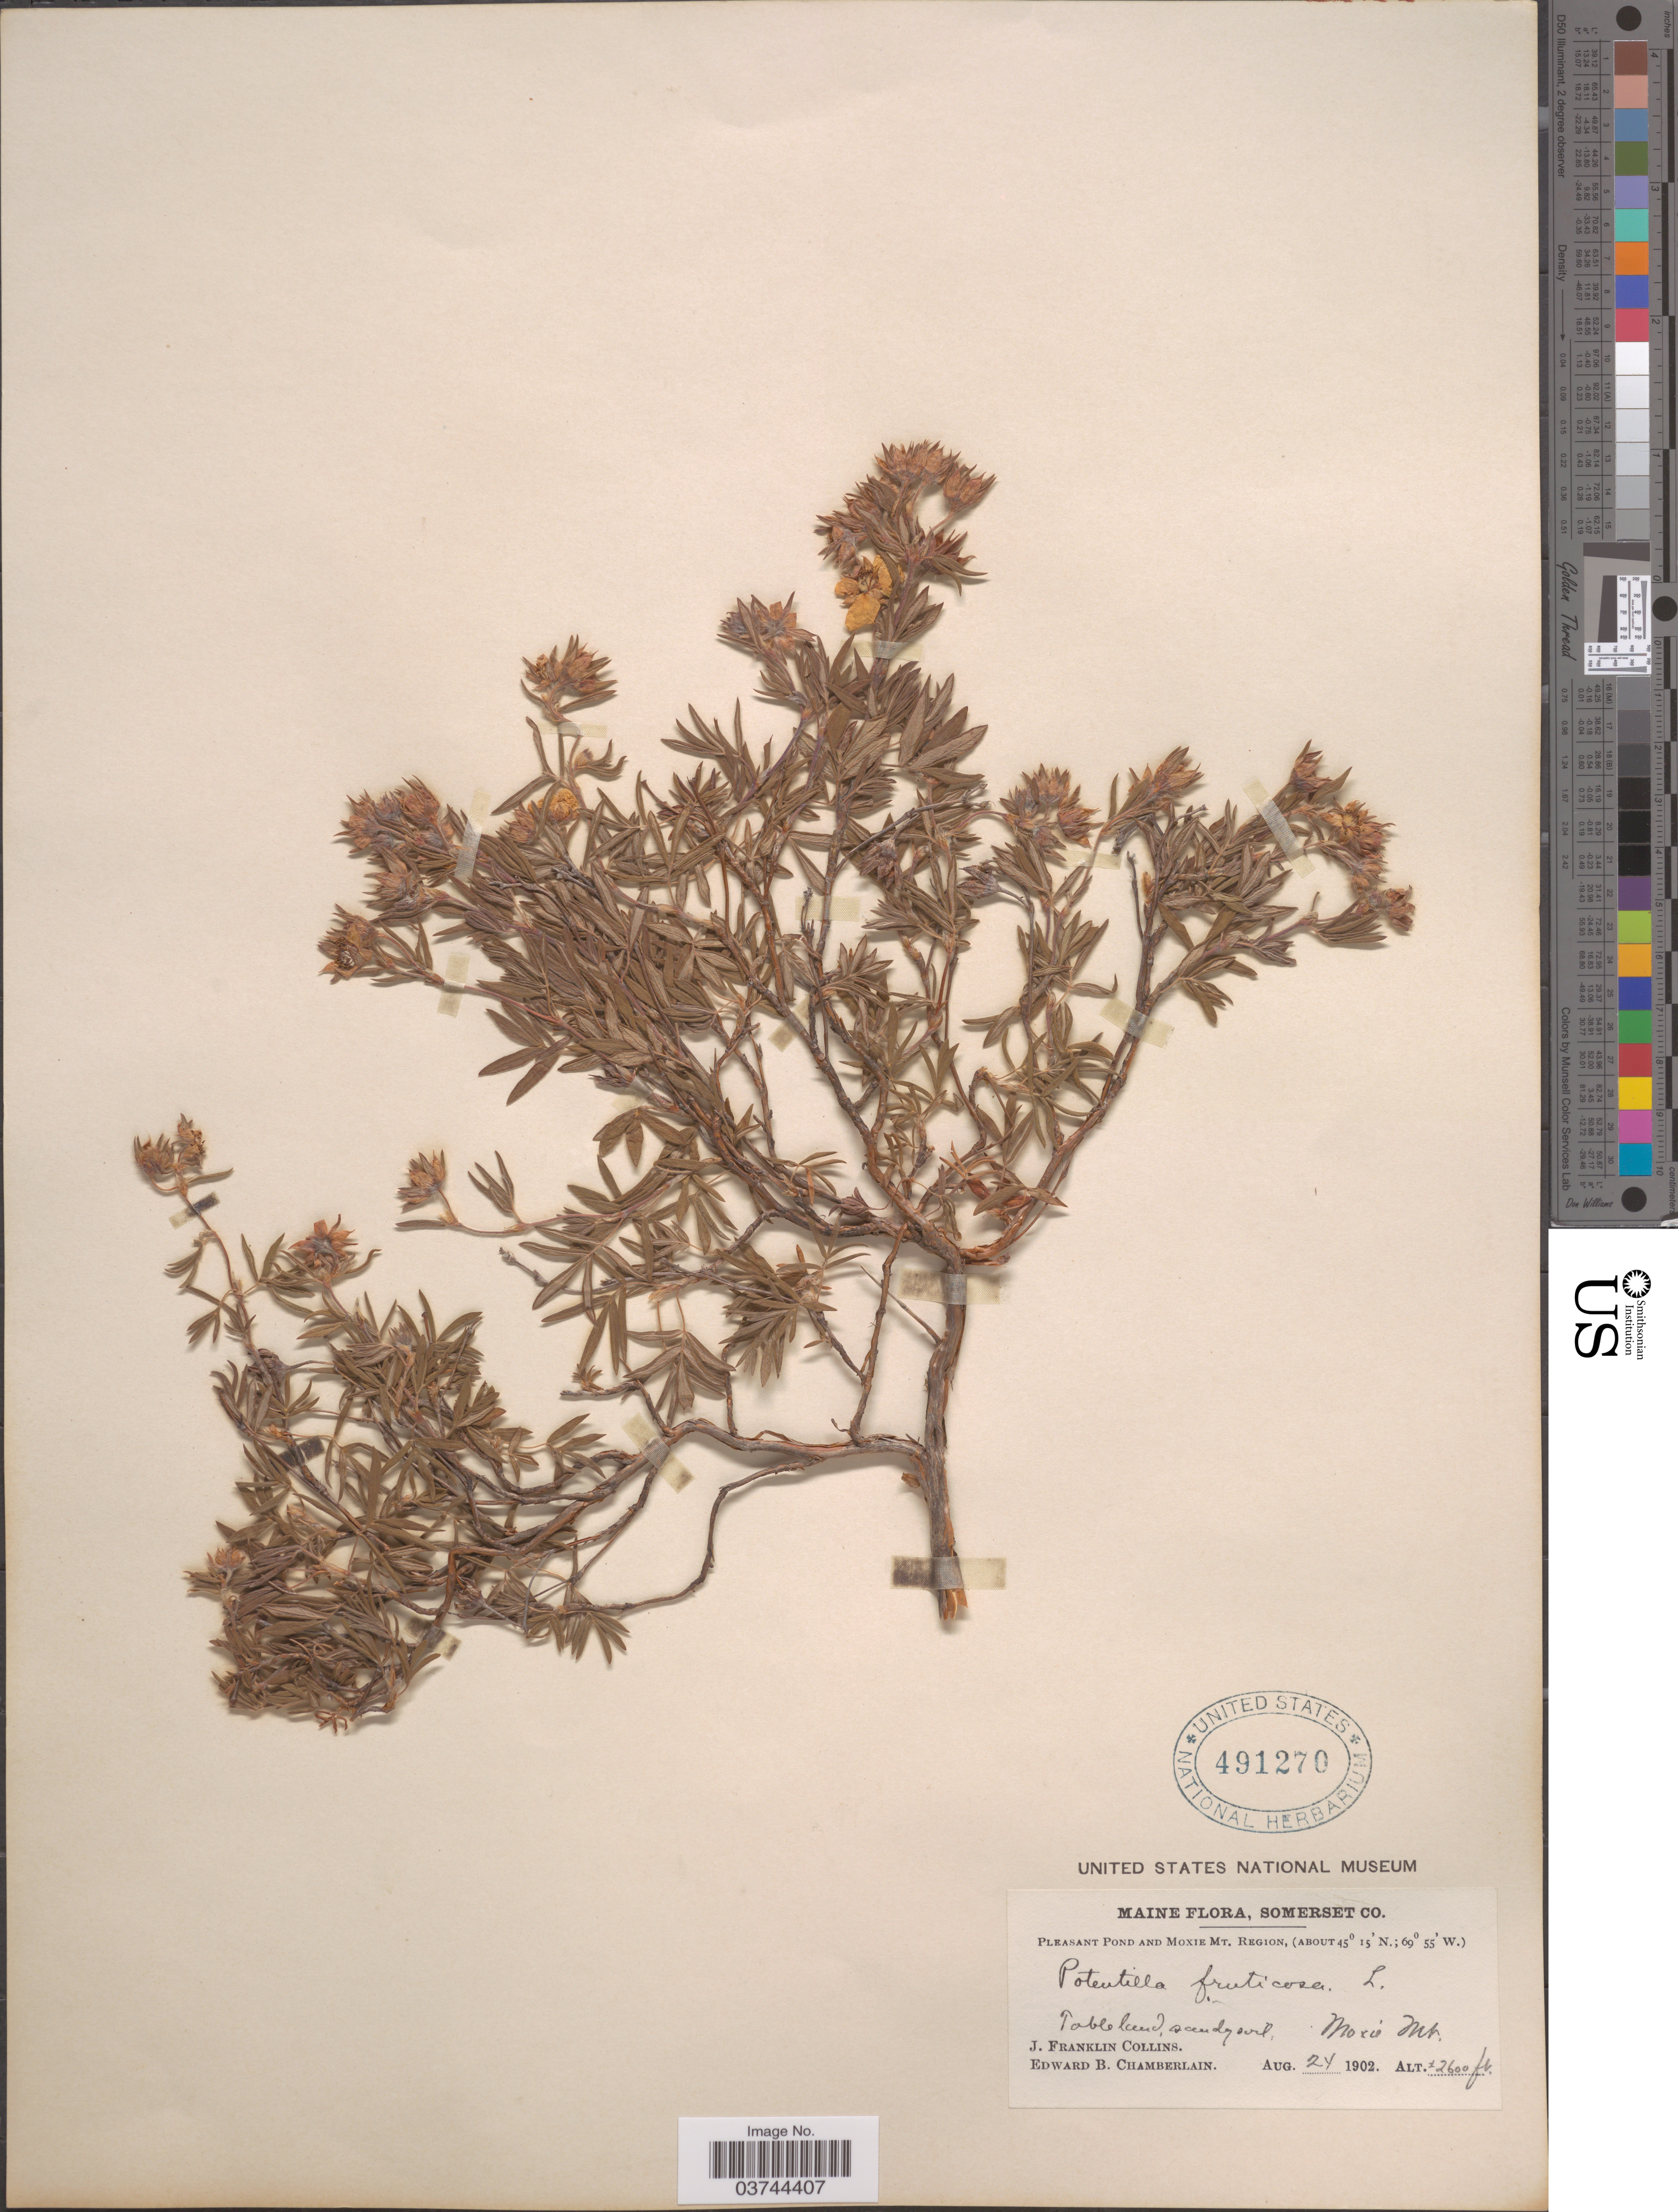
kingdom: Plantae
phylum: Tracheophyta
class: Magnoliopsida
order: Rosales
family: Rosaceae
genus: Dasiphora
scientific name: Dasiphora fruticosa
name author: (L.) Rydb.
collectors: J. Collins & E. Chamberlain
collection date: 1902-08-24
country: United States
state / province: Maine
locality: Somerset Co. Pleasant Pond and Moxie Mt. Region. Table land. Moxie Mt.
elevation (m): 792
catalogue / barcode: US 491270